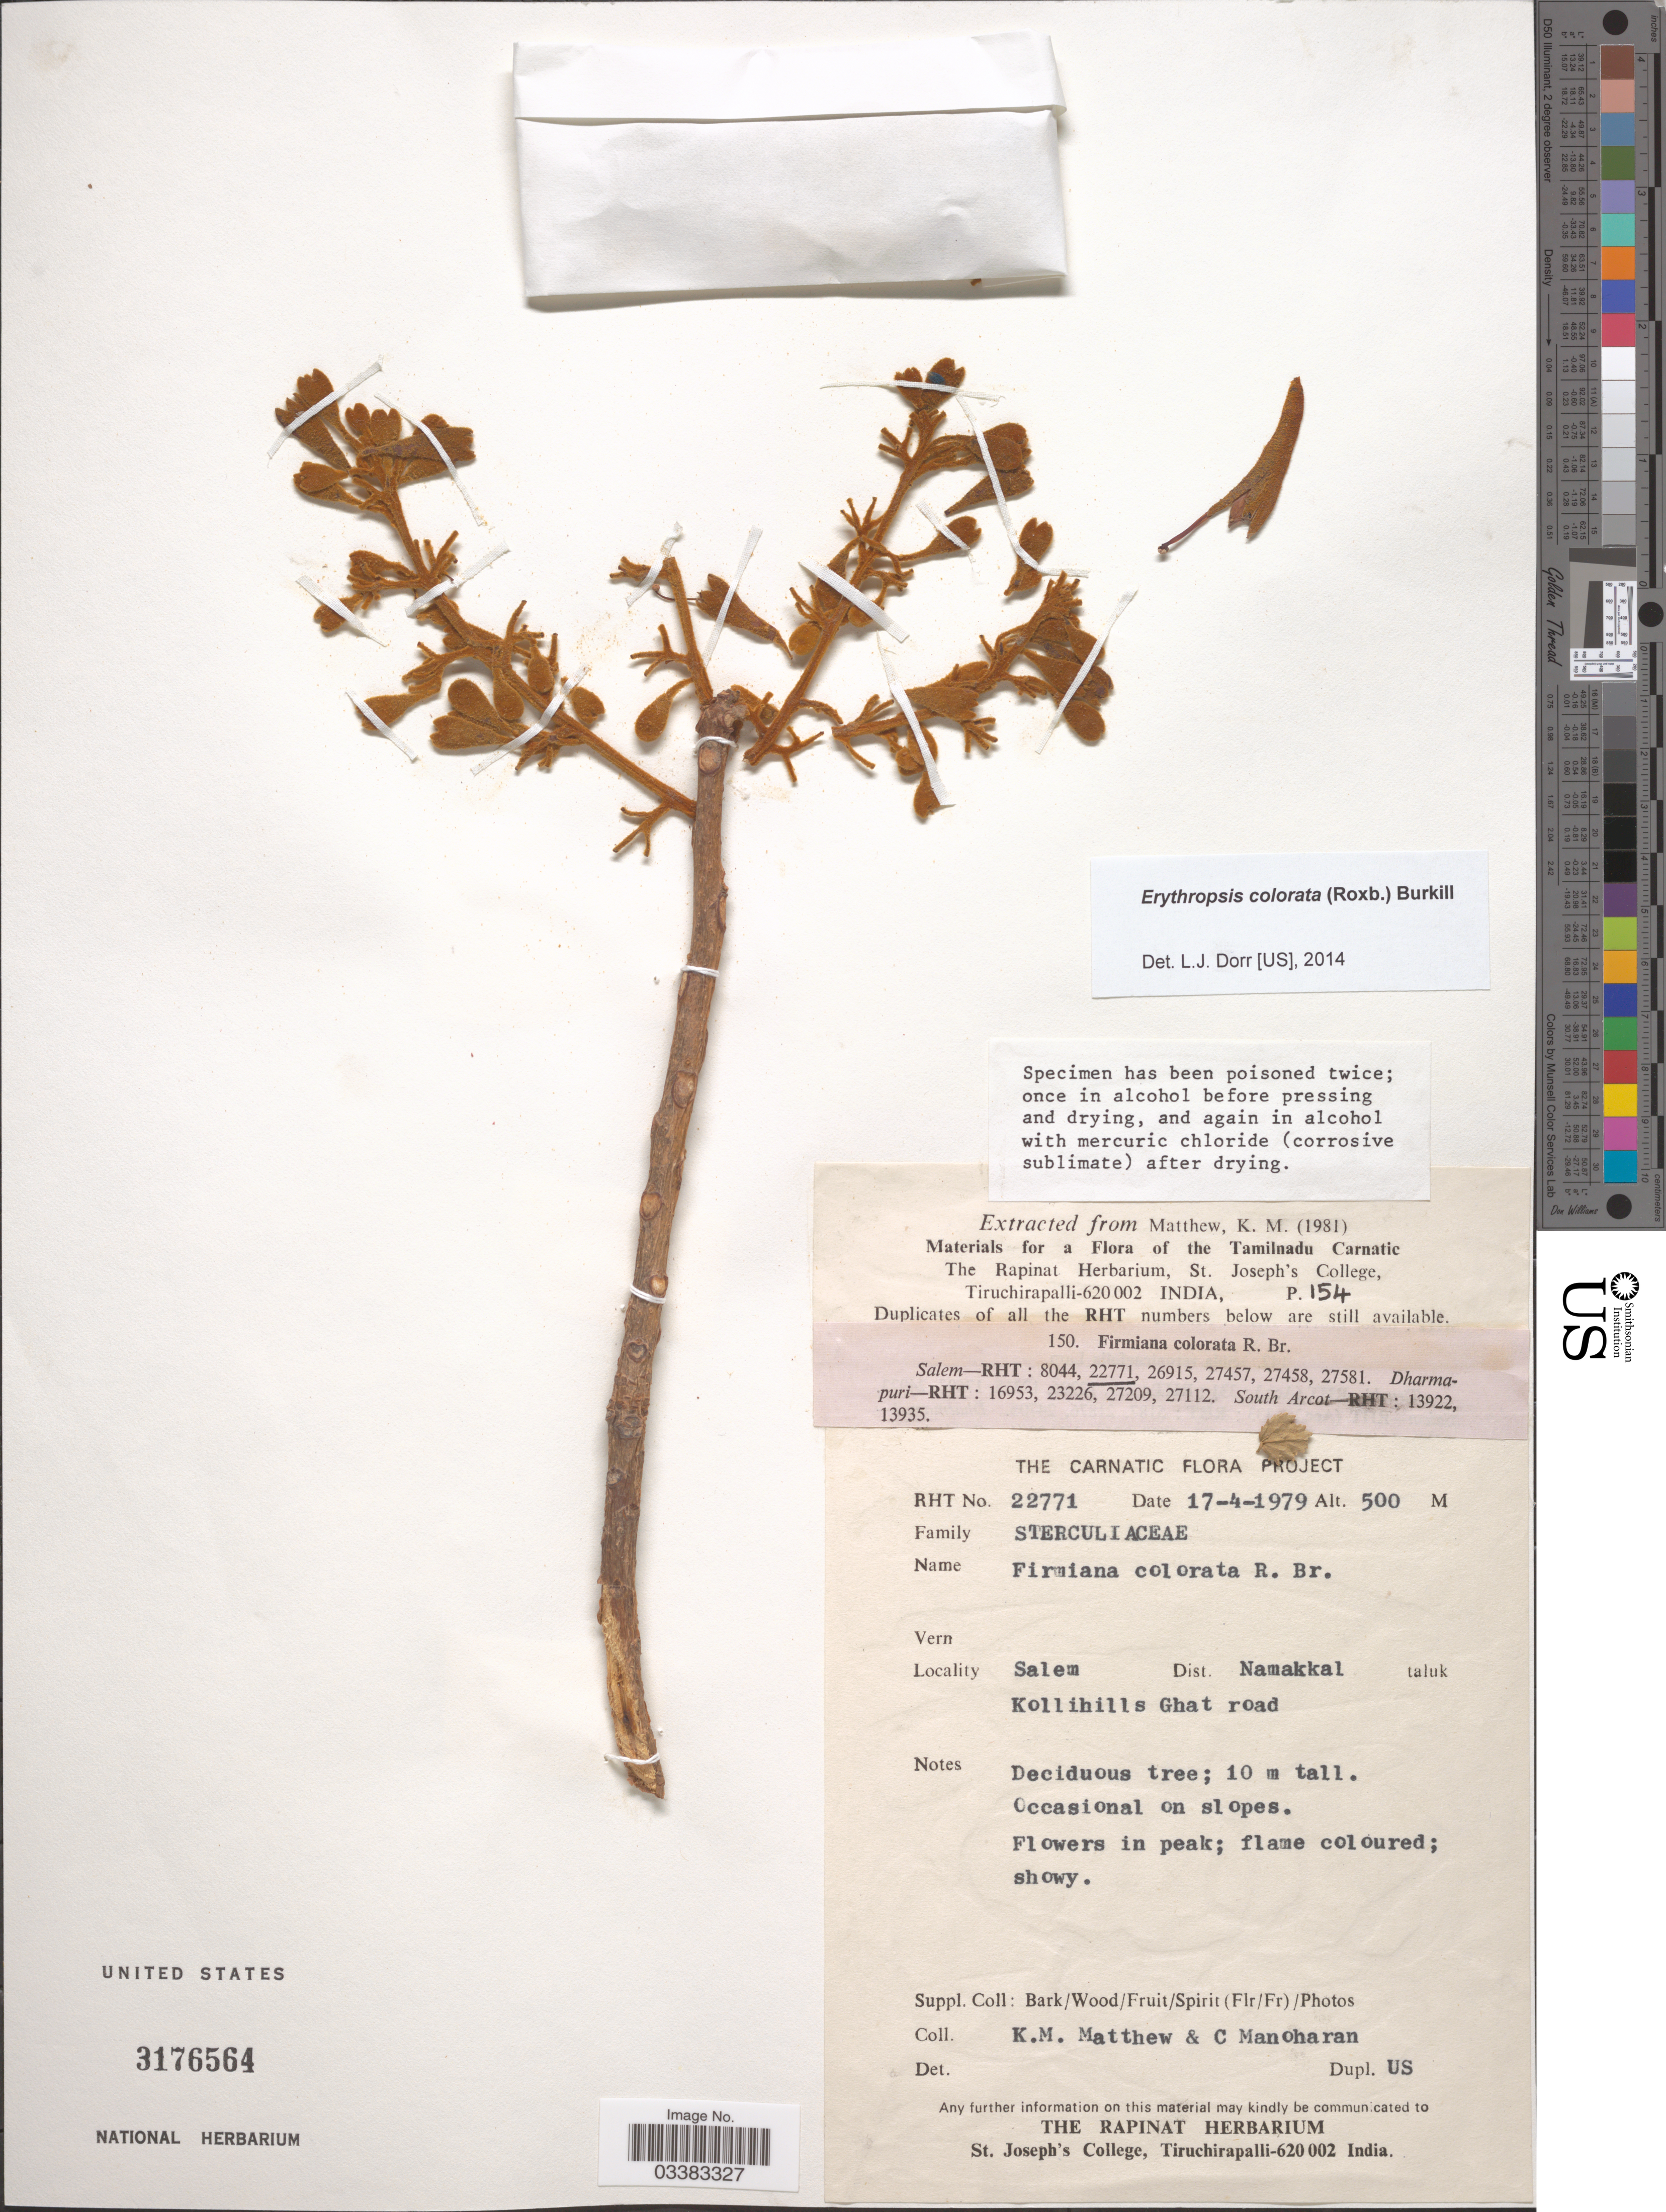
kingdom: Plantae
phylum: Tracheophyta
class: Magnoliopsida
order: Malvales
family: Malvaceae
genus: Erythropsis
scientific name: Erythropsis colorata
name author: (Roxb.) Burkill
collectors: K. M. Matthew & C. Manoharan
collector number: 22771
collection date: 1970-04-17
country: India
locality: Salem. Dist. Namakkal taluk Kollihills Ghat road.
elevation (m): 500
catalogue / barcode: US 3176564